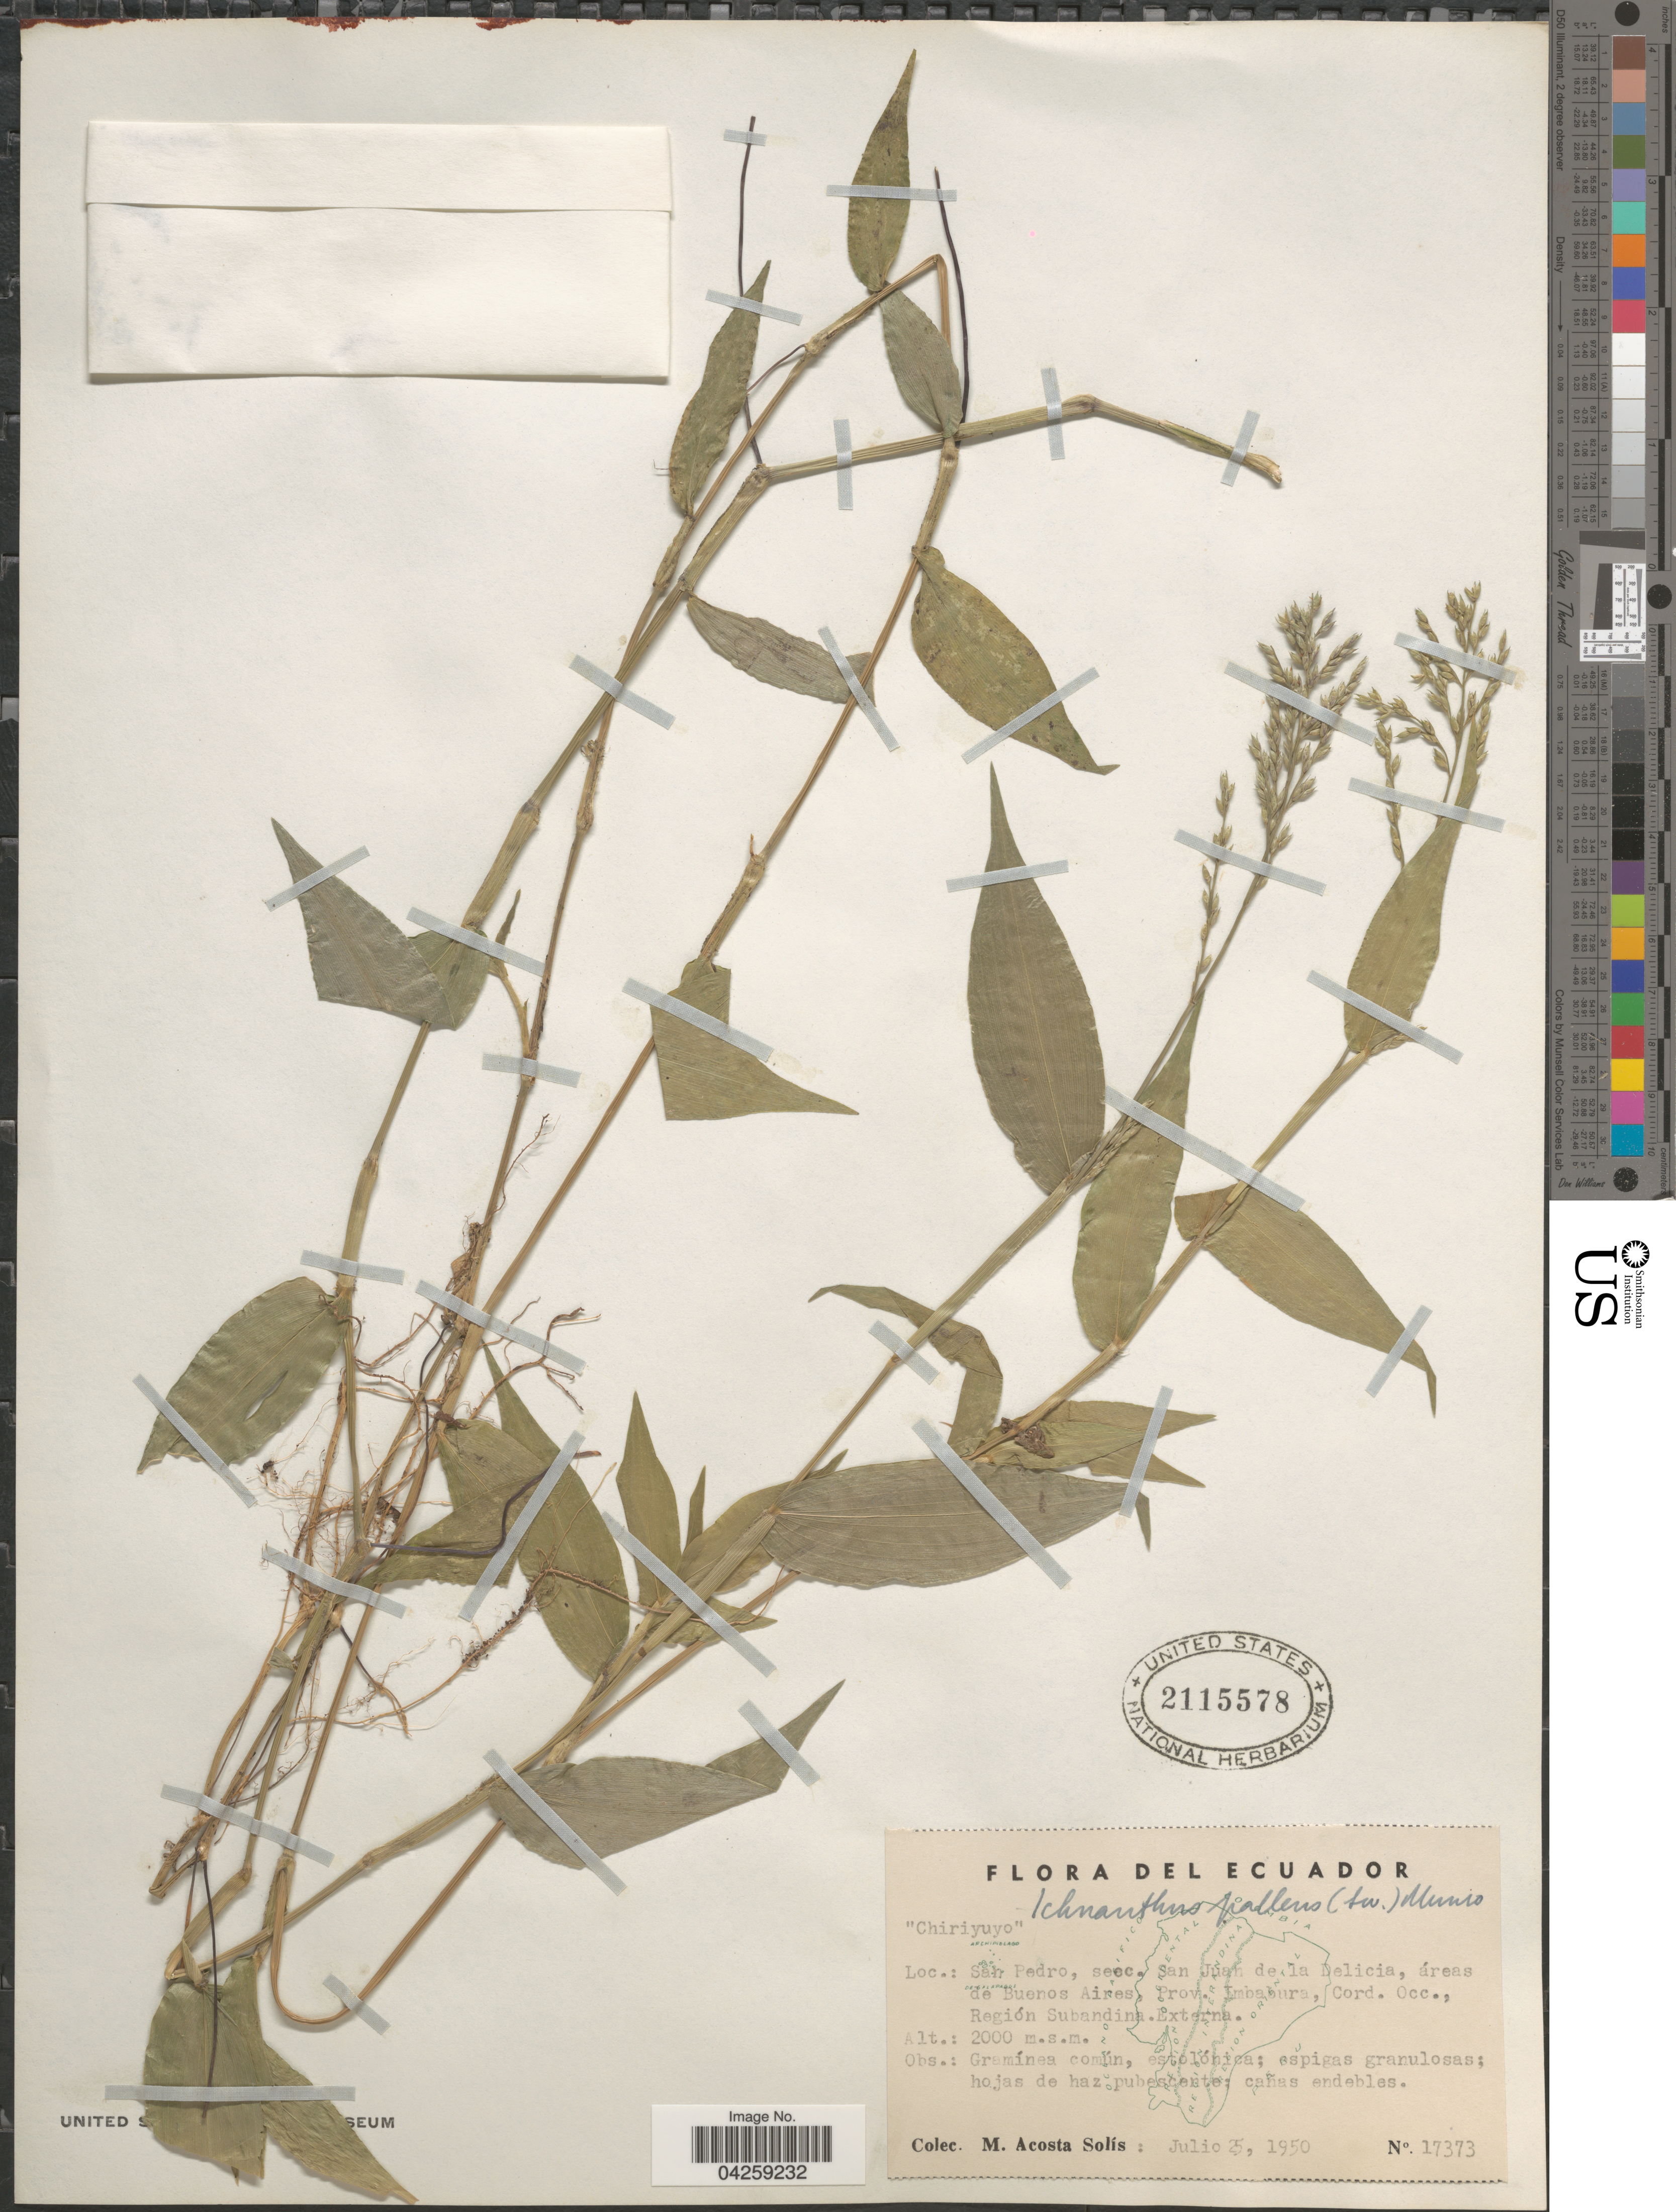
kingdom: Plantae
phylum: Tracheophyta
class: Liliopsida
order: Poales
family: Poaceae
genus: Ichnanthus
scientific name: Ichnanthus pallens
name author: (Sw.) Munro ex Benth.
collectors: M. Acosta Solis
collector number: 17373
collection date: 1950-07-25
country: Ecuador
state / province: Imbabura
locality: San Pedro, secc. San Juan de la Delicia, áreas de Buenos Aires, Cord. Occ., Región Subandina. Externa.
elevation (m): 2000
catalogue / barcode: US 2115578